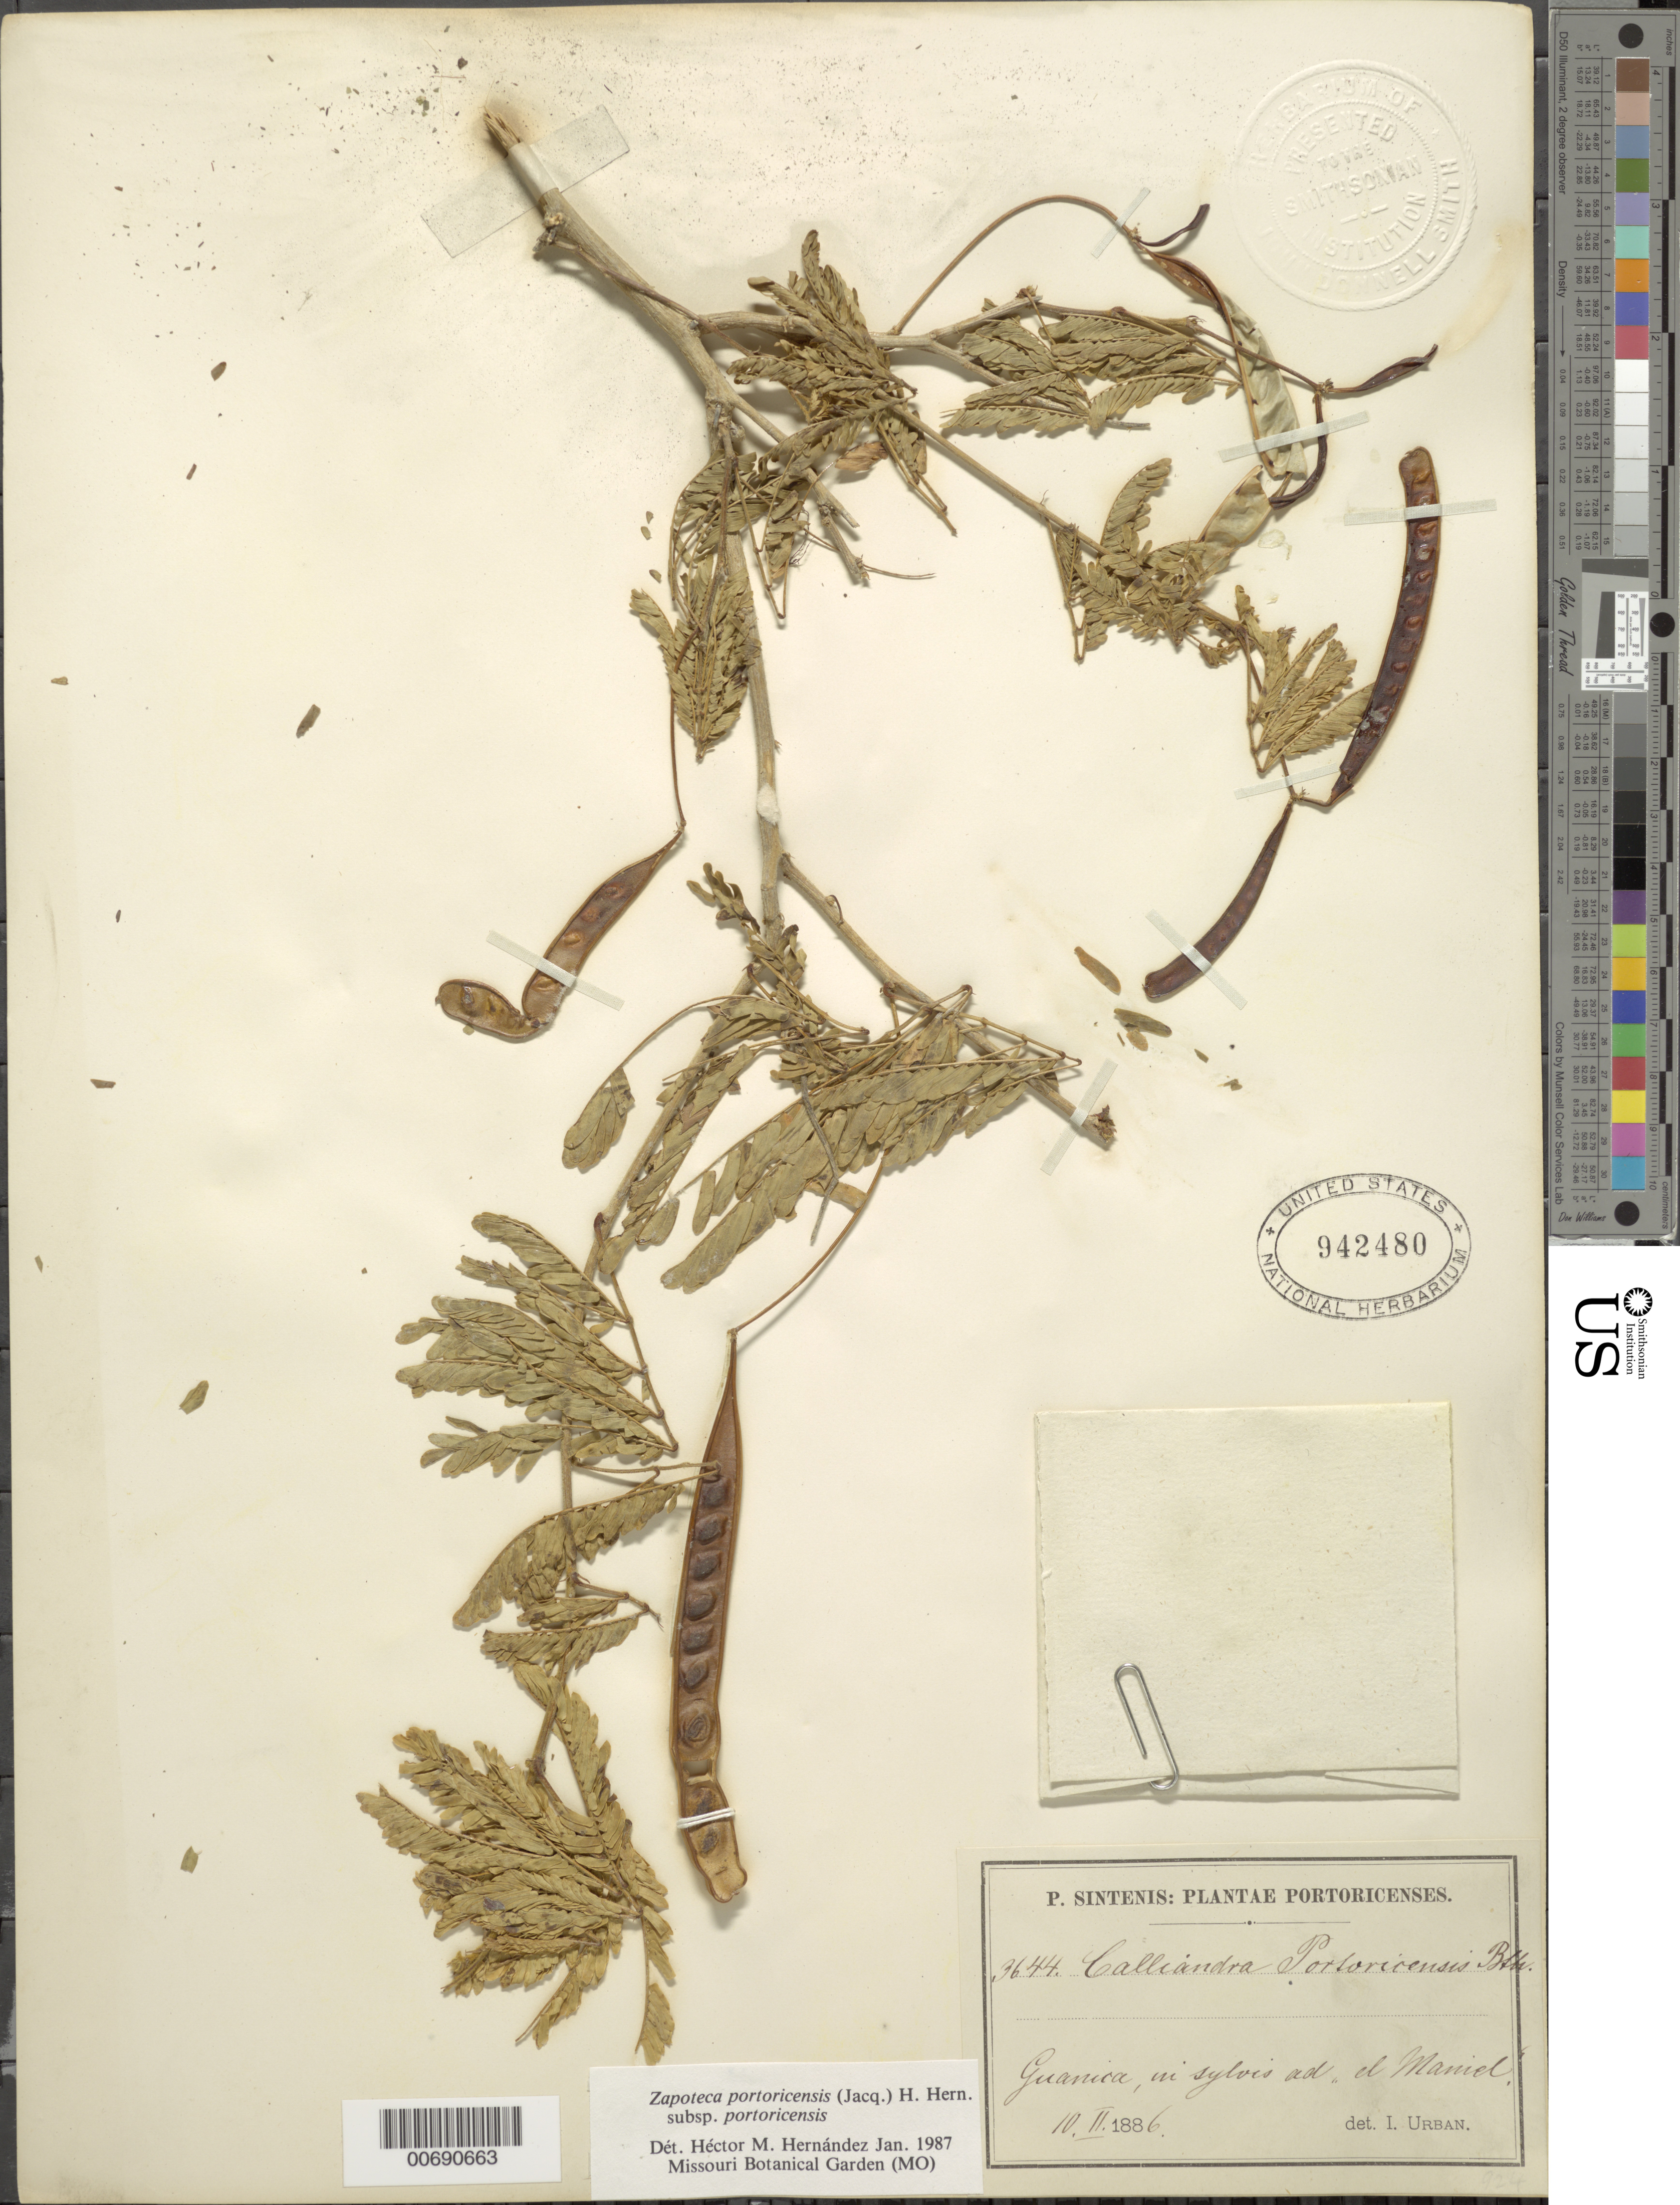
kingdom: Plantae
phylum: Tracheophyta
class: Magnoliopsida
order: Fabales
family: Fabaceae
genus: Zapoteca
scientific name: Zapoteca portoricensis subsp. portoricensis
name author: (Jacq.) H.M. Hern.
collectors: P. Sintenis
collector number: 3644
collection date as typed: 10 Feb 1886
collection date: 1886-02-10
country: Puerto Rico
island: Greater Antilles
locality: Guanica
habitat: in sylvis ad el Maniel.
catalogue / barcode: US 942480